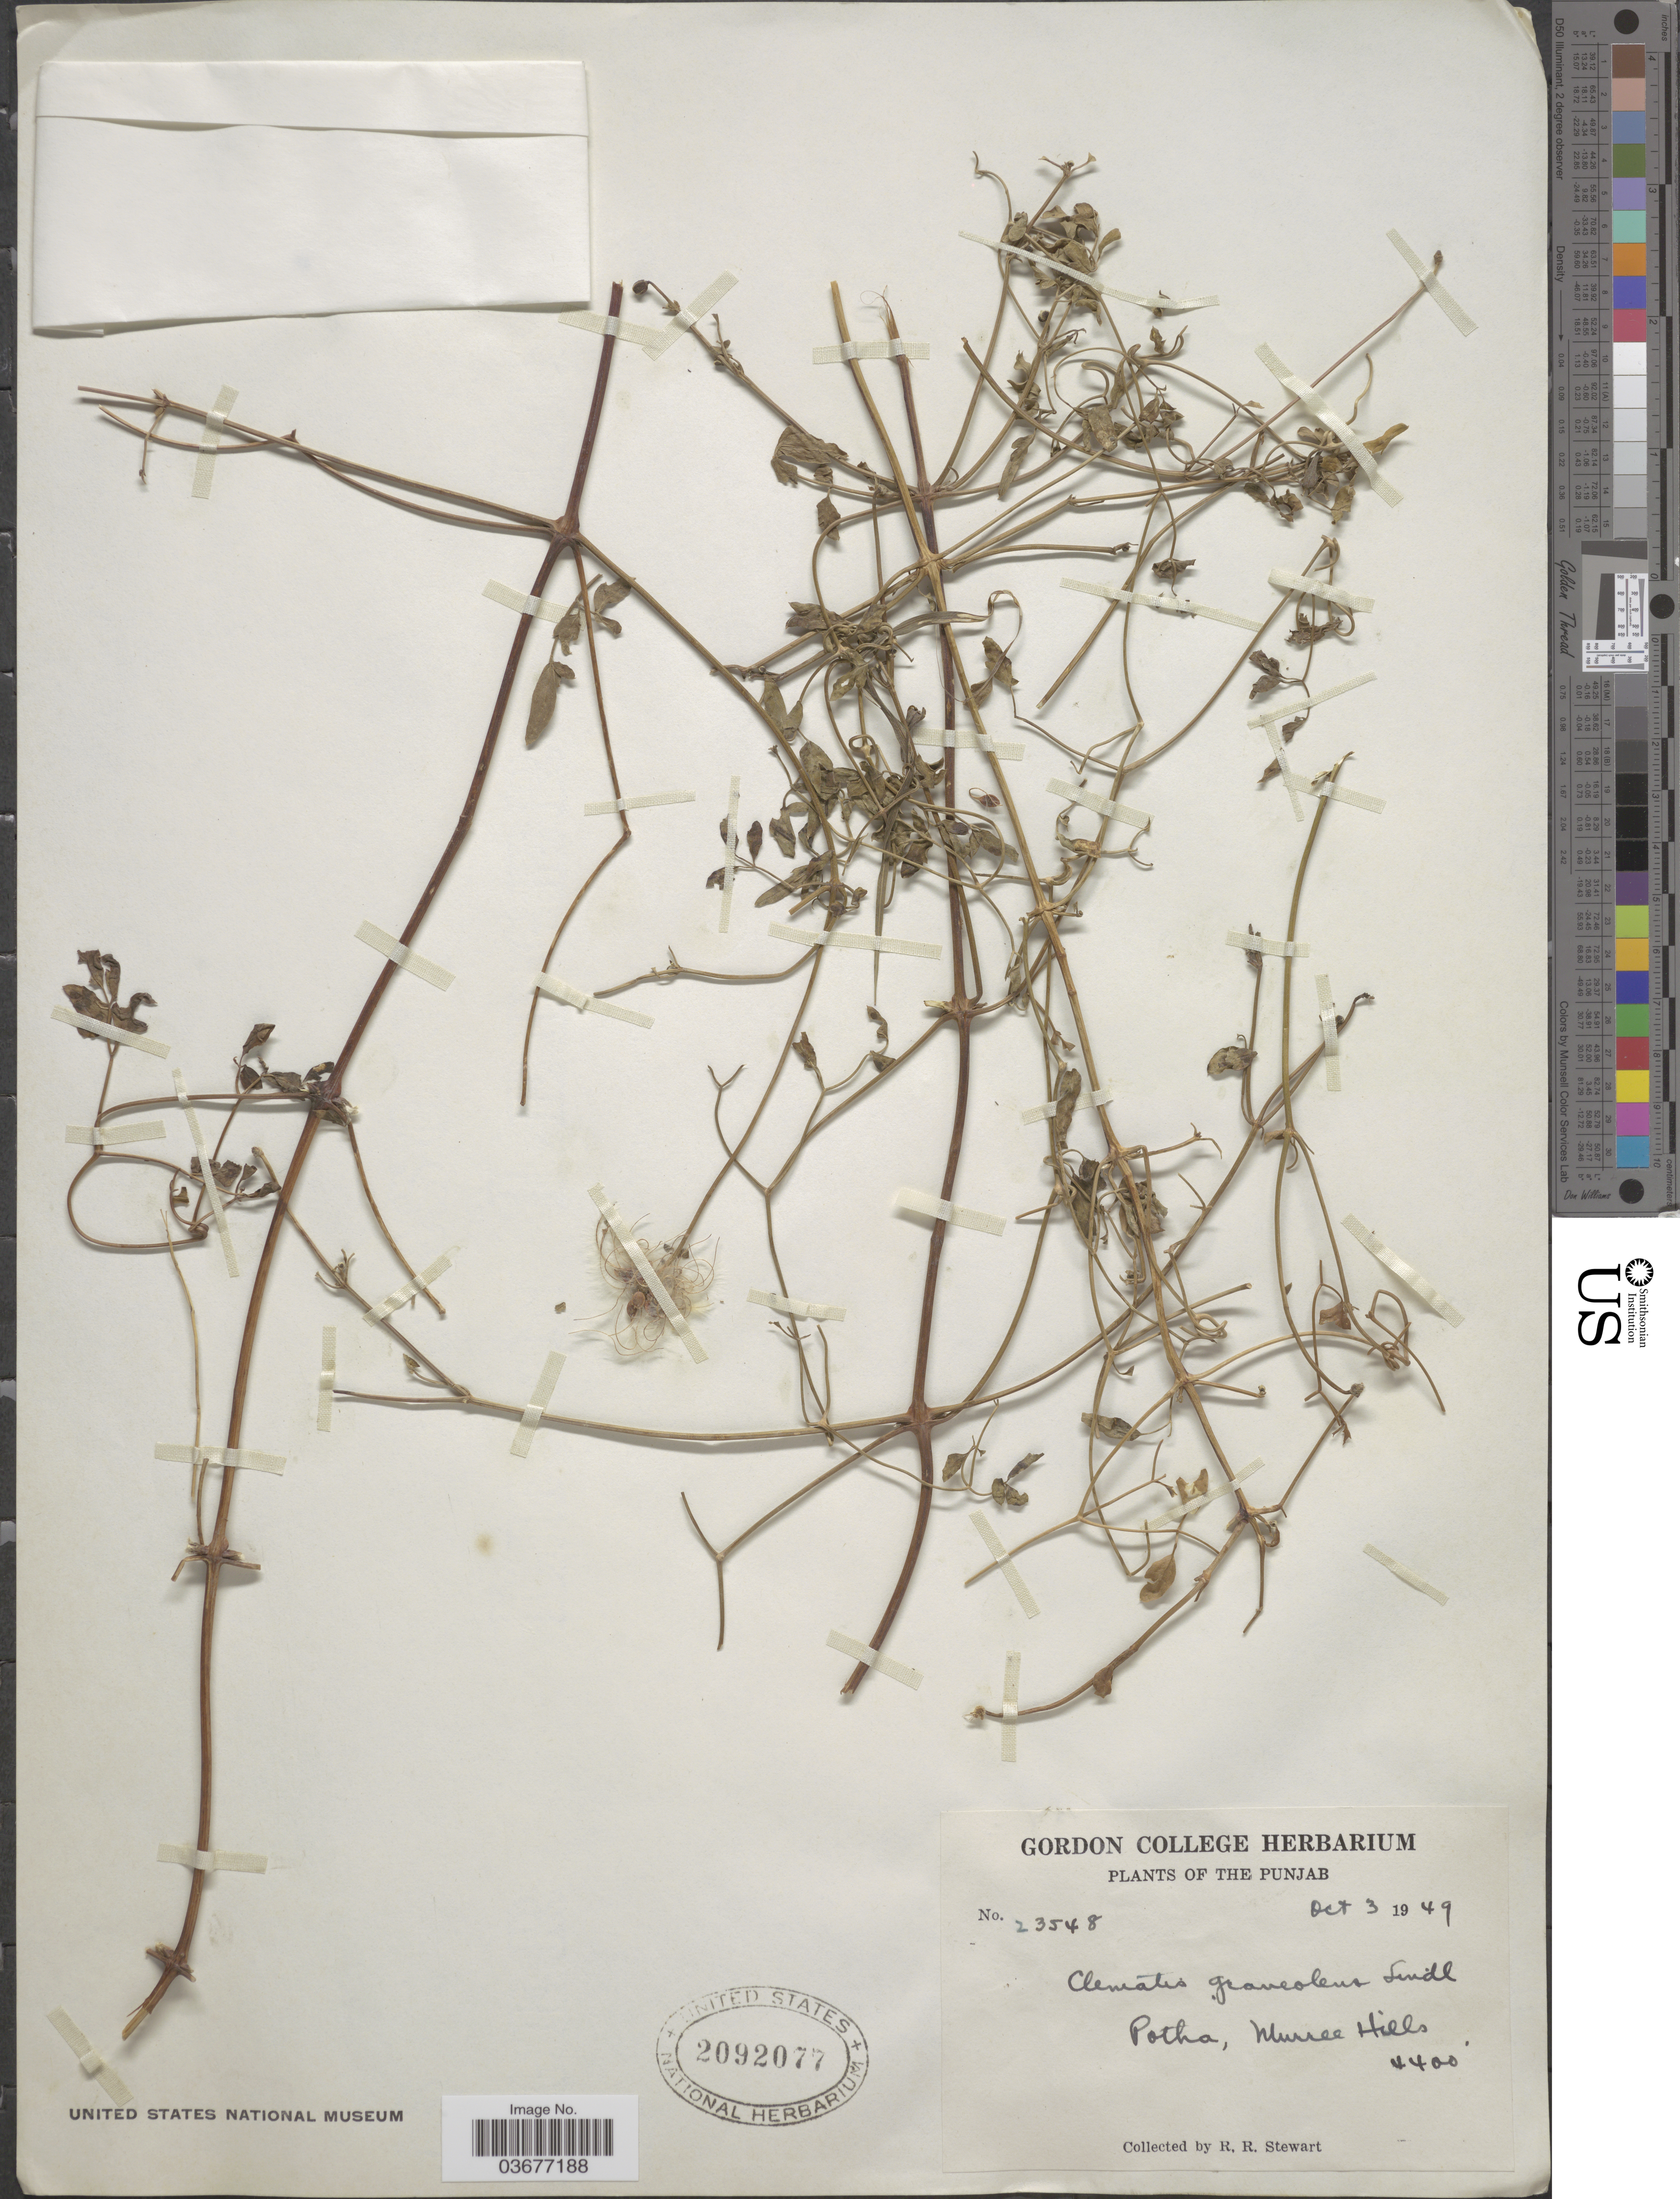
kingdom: Plantae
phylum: Tracheophyta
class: Magnoliopsida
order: Ranunculales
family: Ranunculaceae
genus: Clematis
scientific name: Clematis graveolens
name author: Lindl.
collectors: R. Stewart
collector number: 23548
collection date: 1949-10-03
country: Pakistan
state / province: Punjab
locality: The Punjab. Potha., Murree Hills.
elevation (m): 1341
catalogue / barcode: US 2092077